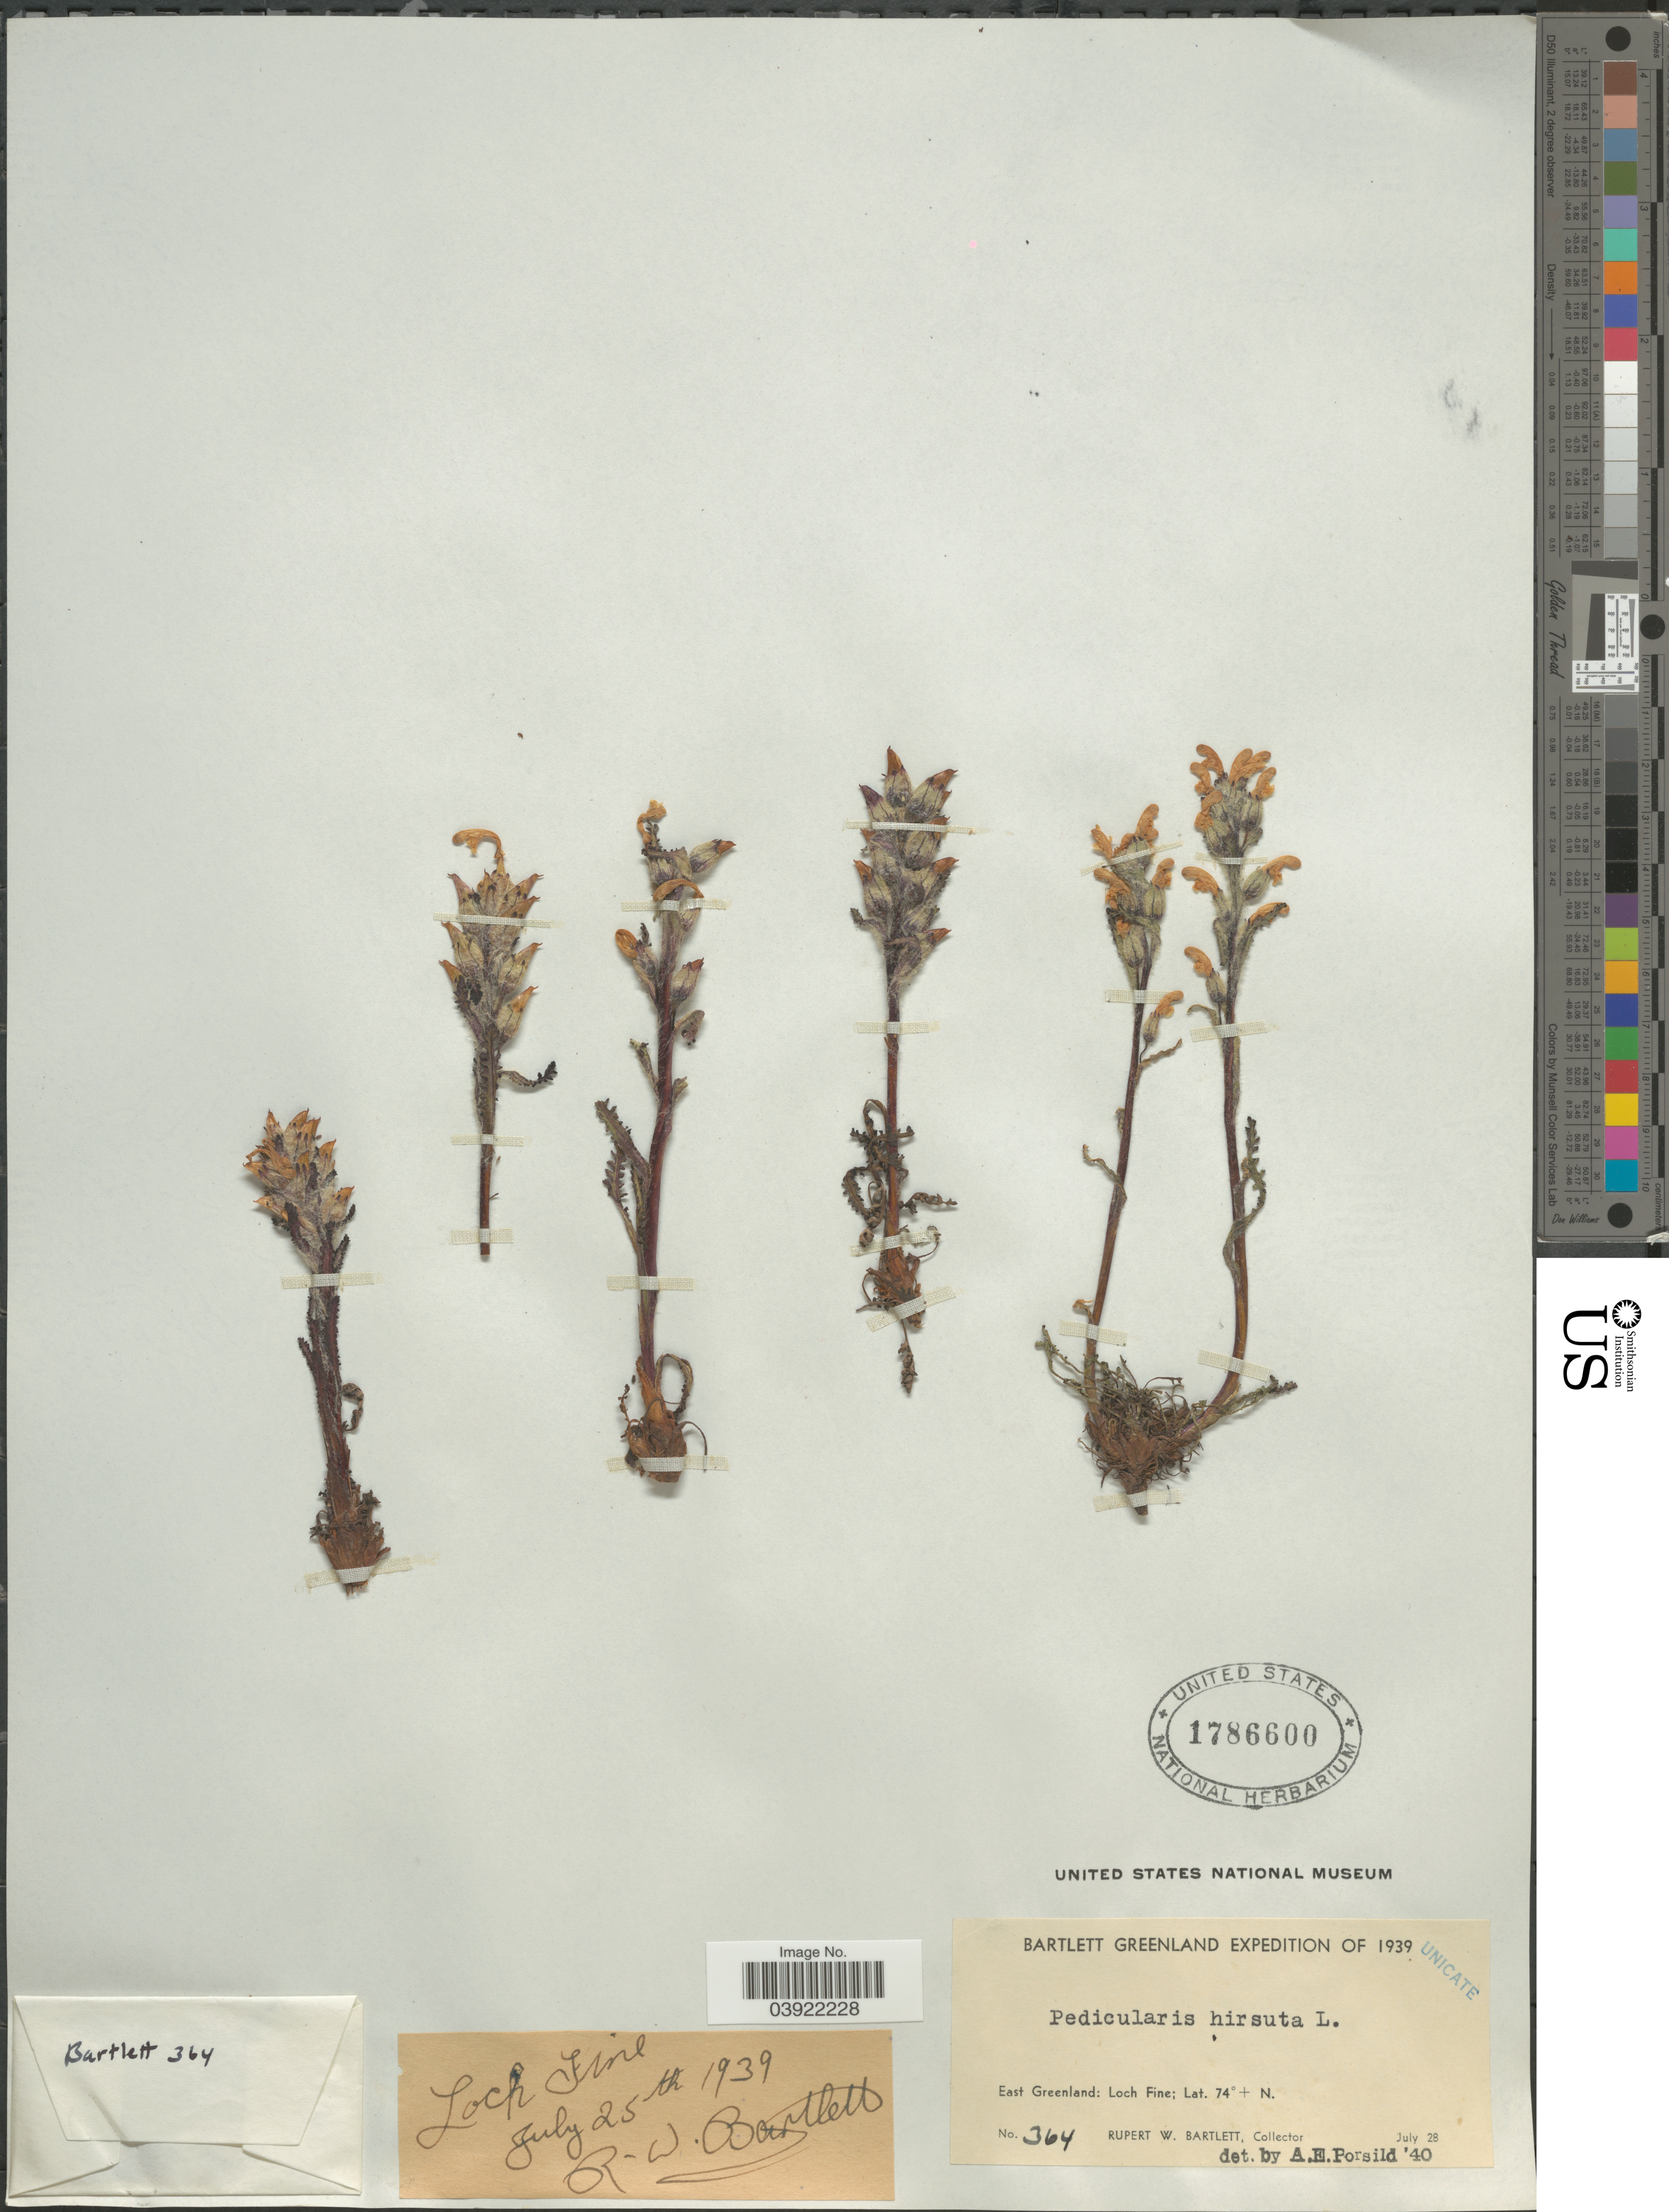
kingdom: Plantae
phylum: Tracheophyta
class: Magnoliopsida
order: Lamiales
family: Orobanchaceae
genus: Pedicularis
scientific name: Pedicularis hirsuta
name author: L.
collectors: R. W. Bartlett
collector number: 364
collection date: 1939-07-28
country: Greenland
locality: Loch Fine. East Greenland: Loch Fine.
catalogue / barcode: US 1786600